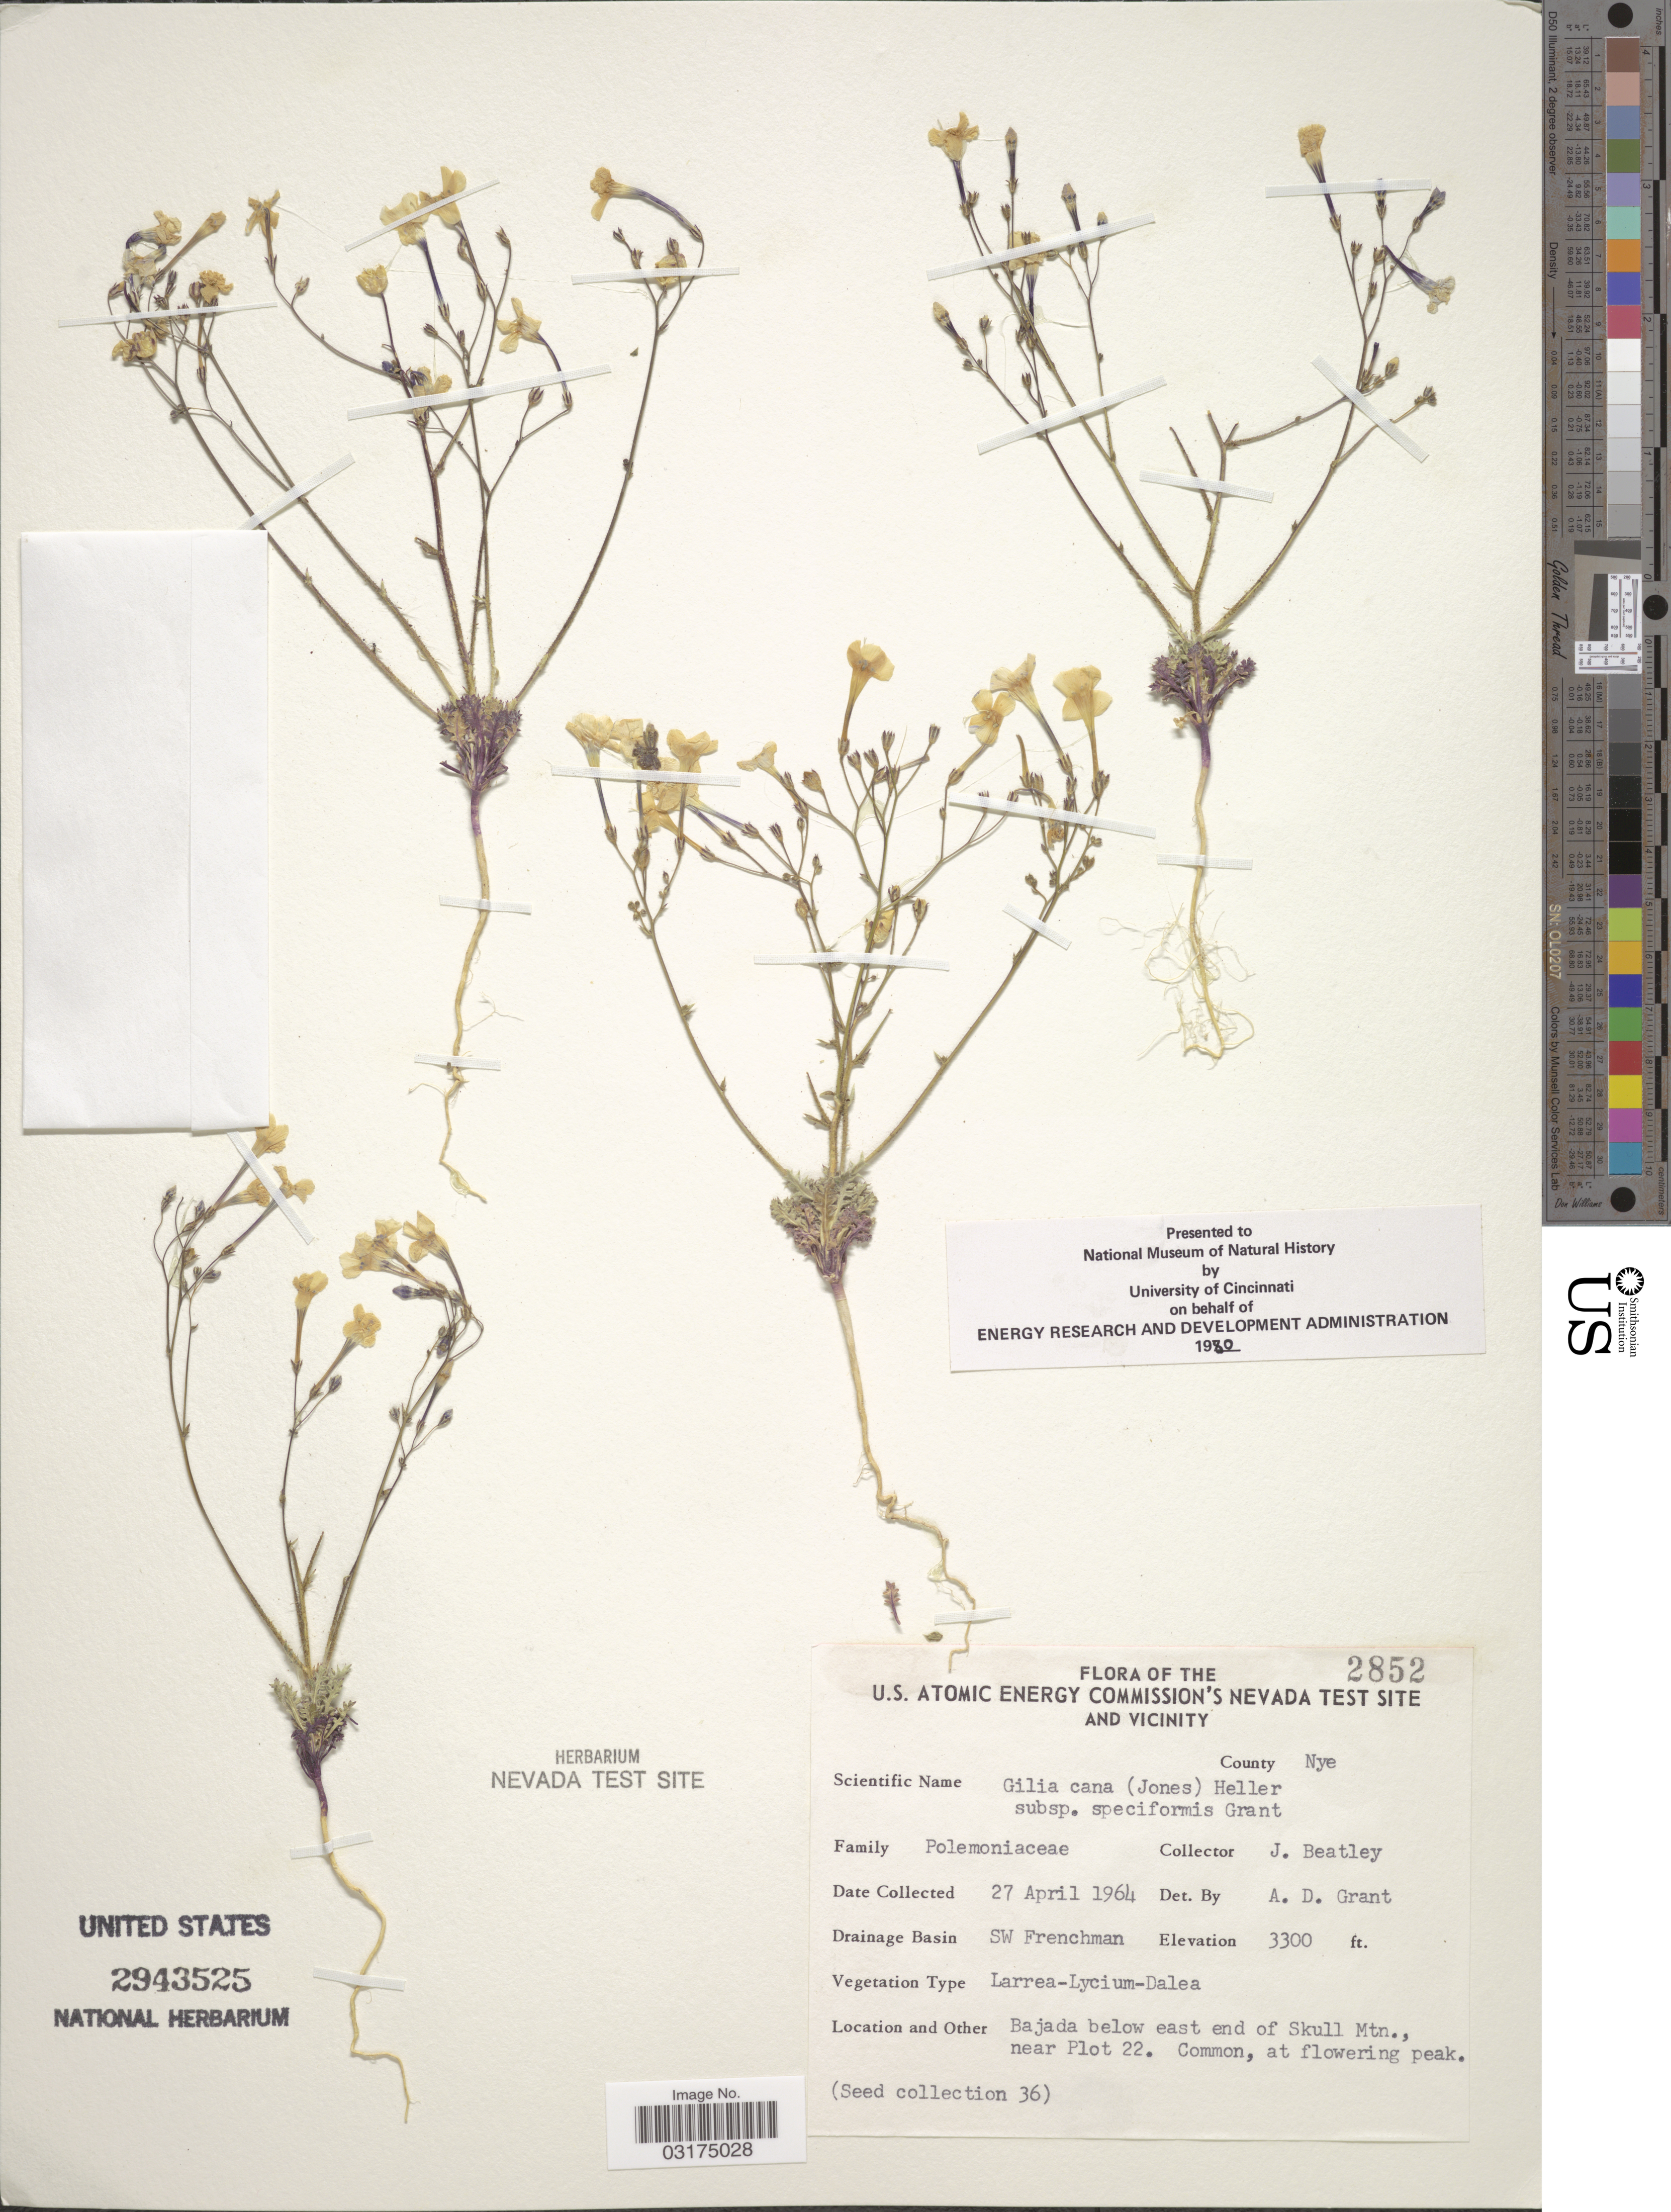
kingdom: Plantae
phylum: Tracheophyta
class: Magnoliopsida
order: Ericales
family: Polemoniaceae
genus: Gilia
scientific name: Gilia cana subsp. speciformis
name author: A.D. Grant & V.E. Grant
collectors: J. C. Beatley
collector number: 2852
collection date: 1964-04-27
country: United States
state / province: Nevada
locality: The U. S. Atomic Energy Commission's Nevada Test Site and Vicinity. County Nye. Drainage Basin SW Frenchman. Bajada below east end of Skull Mtn., near Plot 22.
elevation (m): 1006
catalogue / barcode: US 2943525